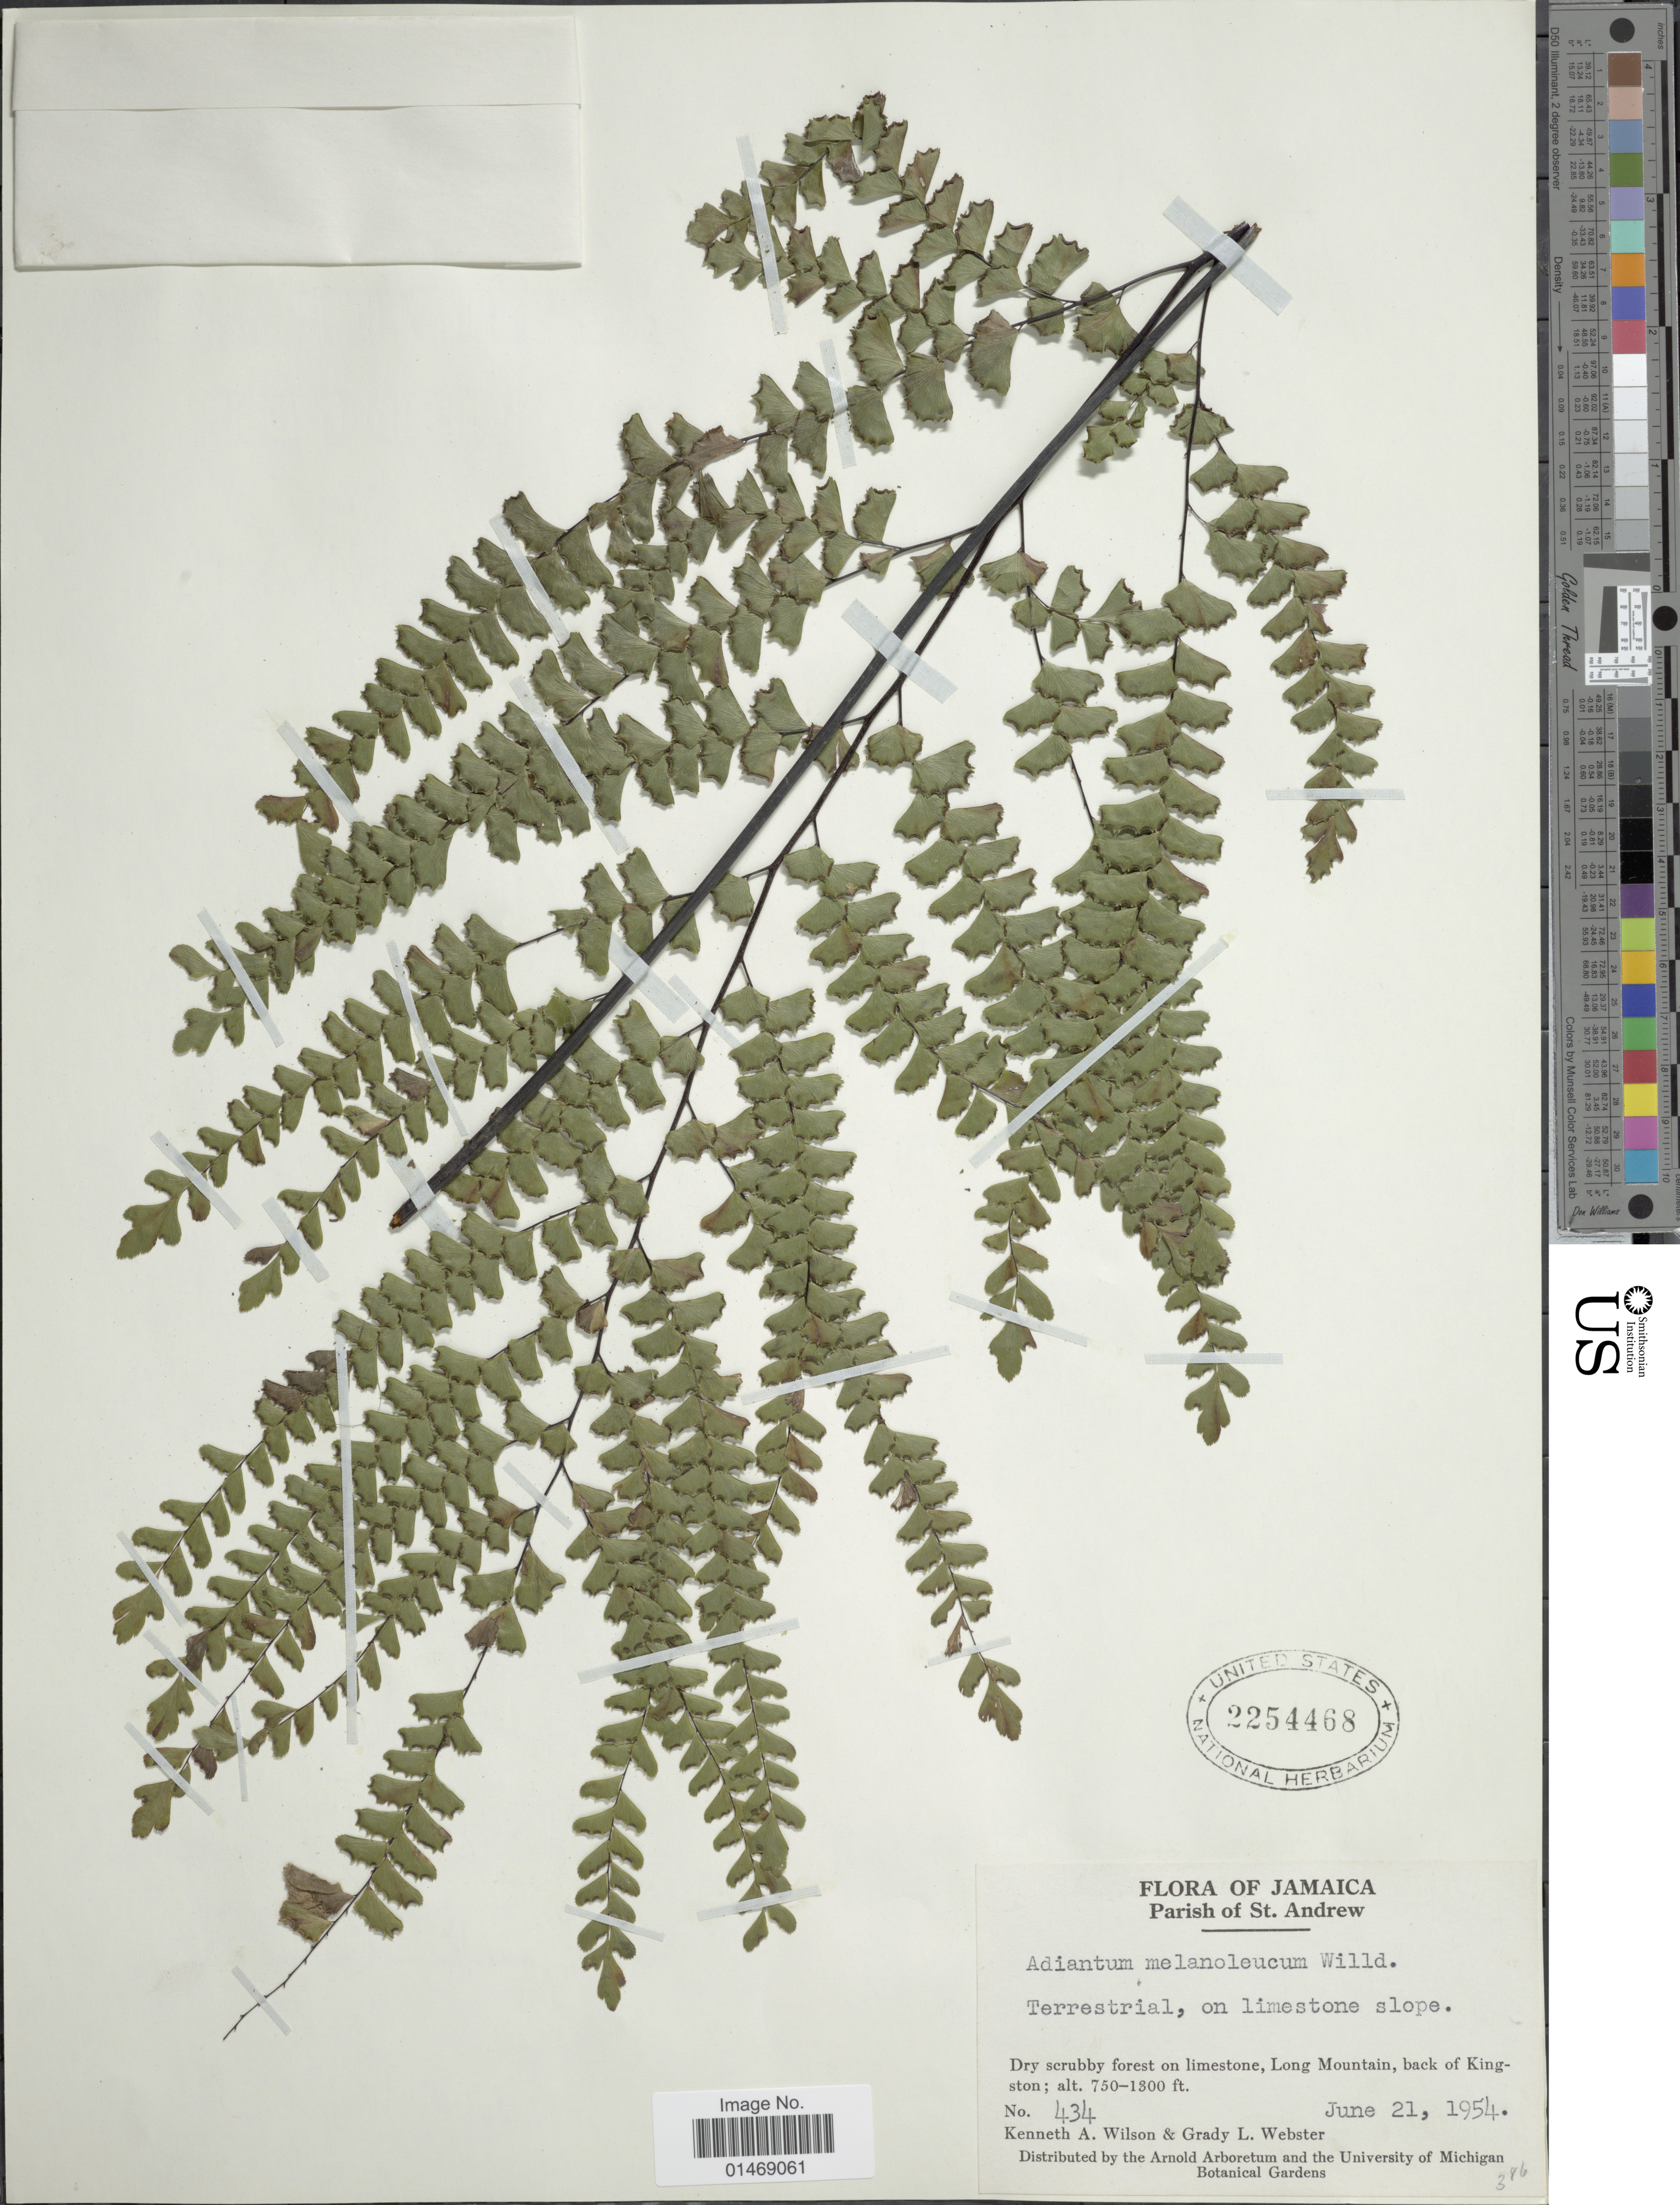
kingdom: Plantae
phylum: Tracheophyta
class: Polypodiopsida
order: Polypodiales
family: Pteridaceae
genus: Adiantum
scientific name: Adiantum melanoleucum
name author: Willd.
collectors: K. A. Wilson & G. L. Webster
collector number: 434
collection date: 1954-06-21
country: Jamaica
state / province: Saint Andrew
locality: Parish of St Andrew, Long Mountain, back of kingston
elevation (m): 229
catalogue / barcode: US 2254468